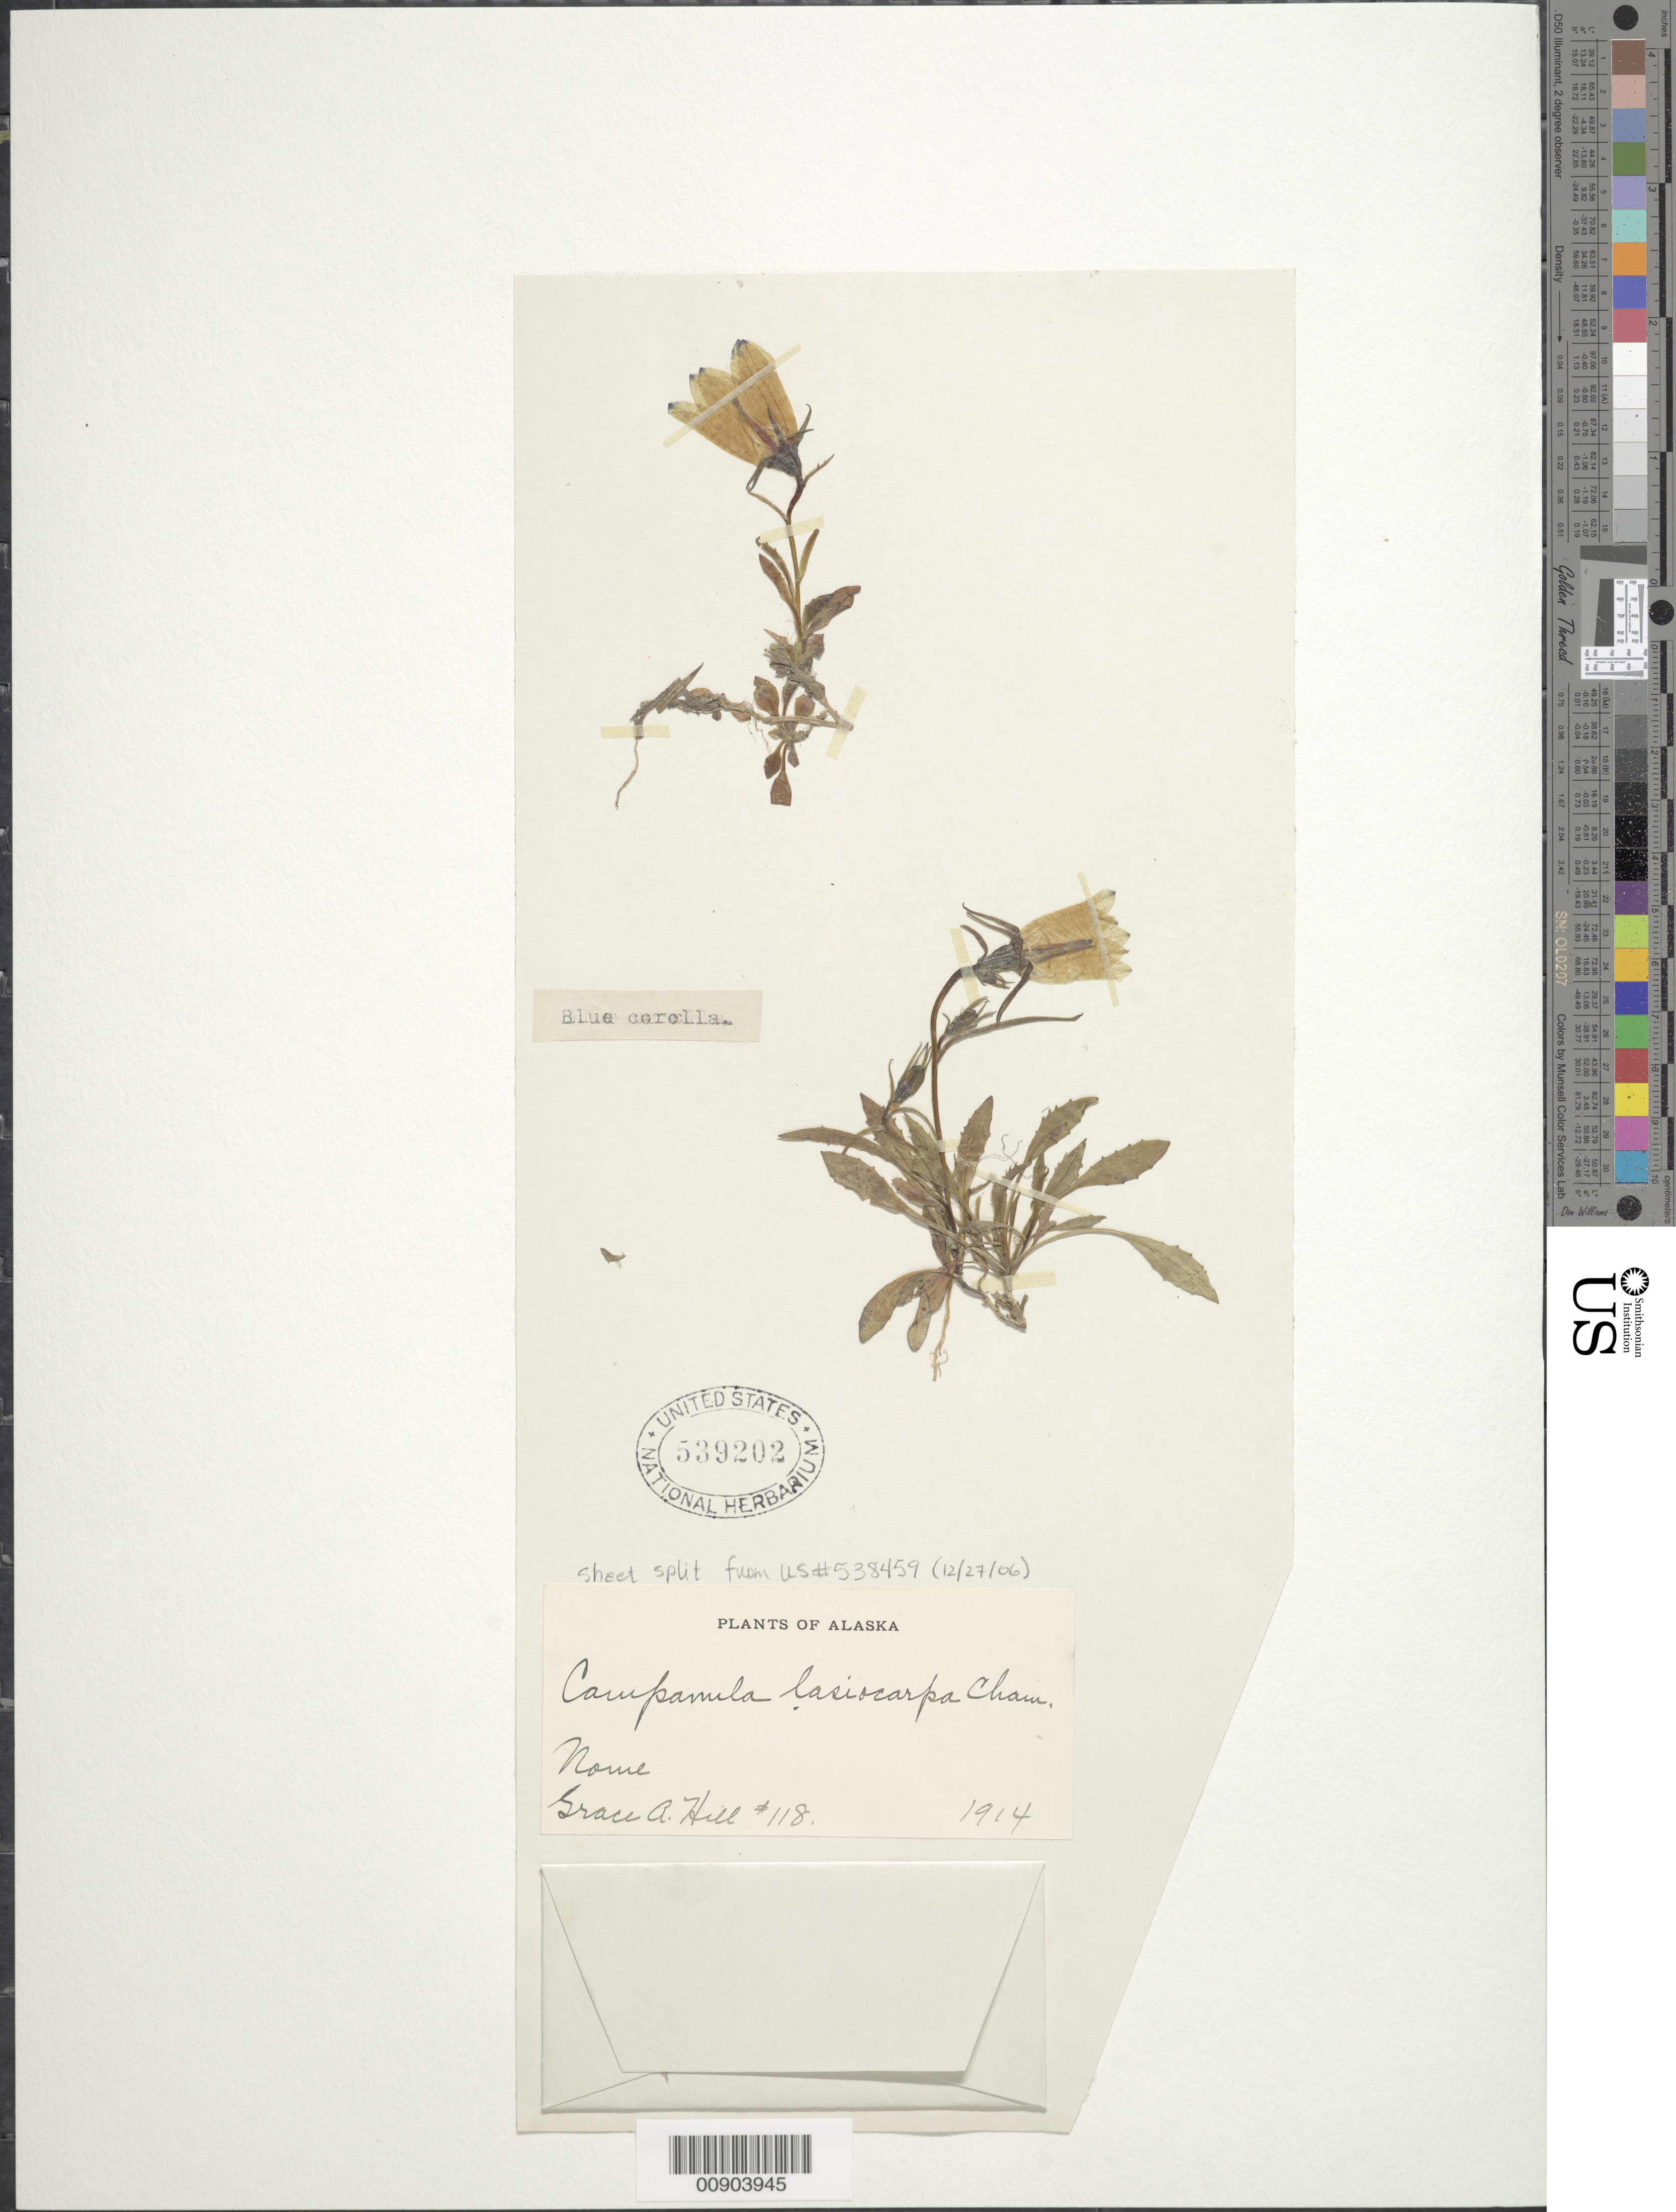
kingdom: Plantae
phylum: Tracheophyta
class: Magnoliopsida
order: Asterales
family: Campanulaceae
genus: Campanula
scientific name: Campanula lasiocarpa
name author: Cham.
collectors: G. A. Hill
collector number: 118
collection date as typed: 1914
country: United States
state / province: Alaska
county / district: Nome Census Area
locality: Nome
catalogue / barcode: US 539202